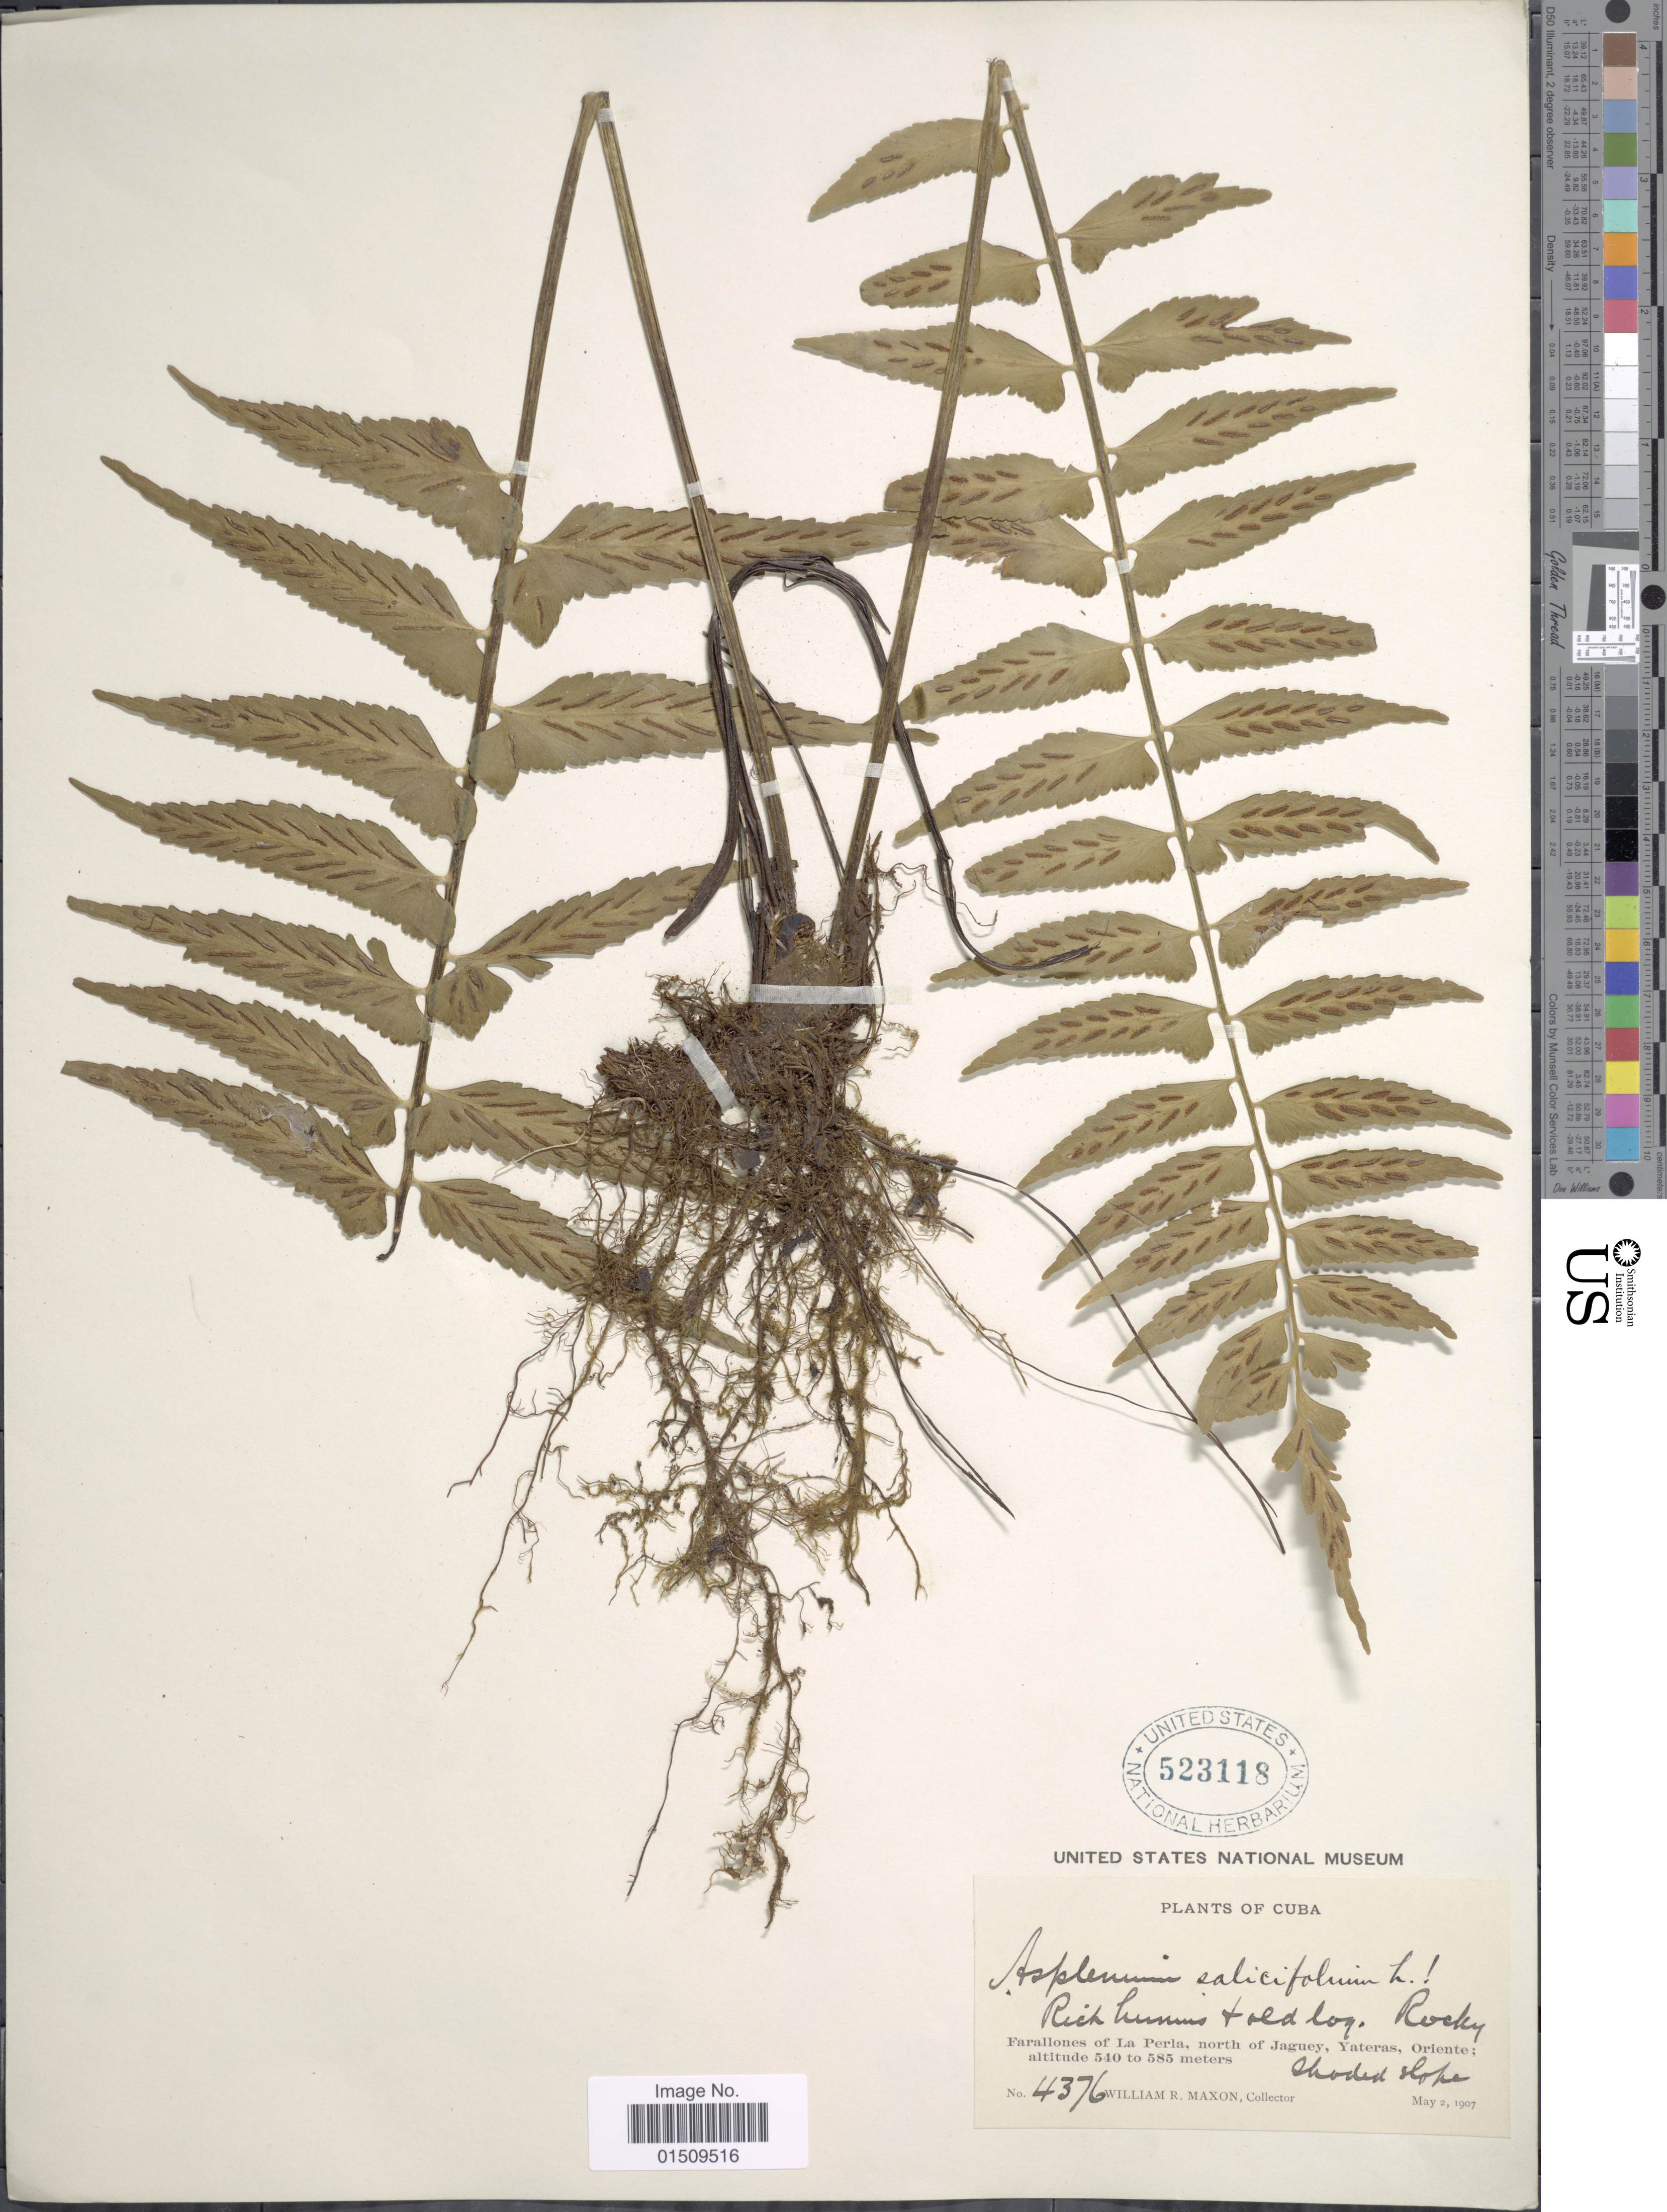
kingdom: Plantae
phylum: Tracheophyta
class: Polypodiopsida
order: Polypodiales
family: Aspleniaceae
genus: Asplenium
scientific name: Asplenium salicifolium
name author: L.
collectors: W. R. Maxon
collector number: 4376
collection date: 1907-05-02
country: Cuba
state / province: Oriente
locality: Cuba, Farallones of La Perla, north of Jaguey, Yateras.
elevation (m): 540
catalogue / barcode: US 523118